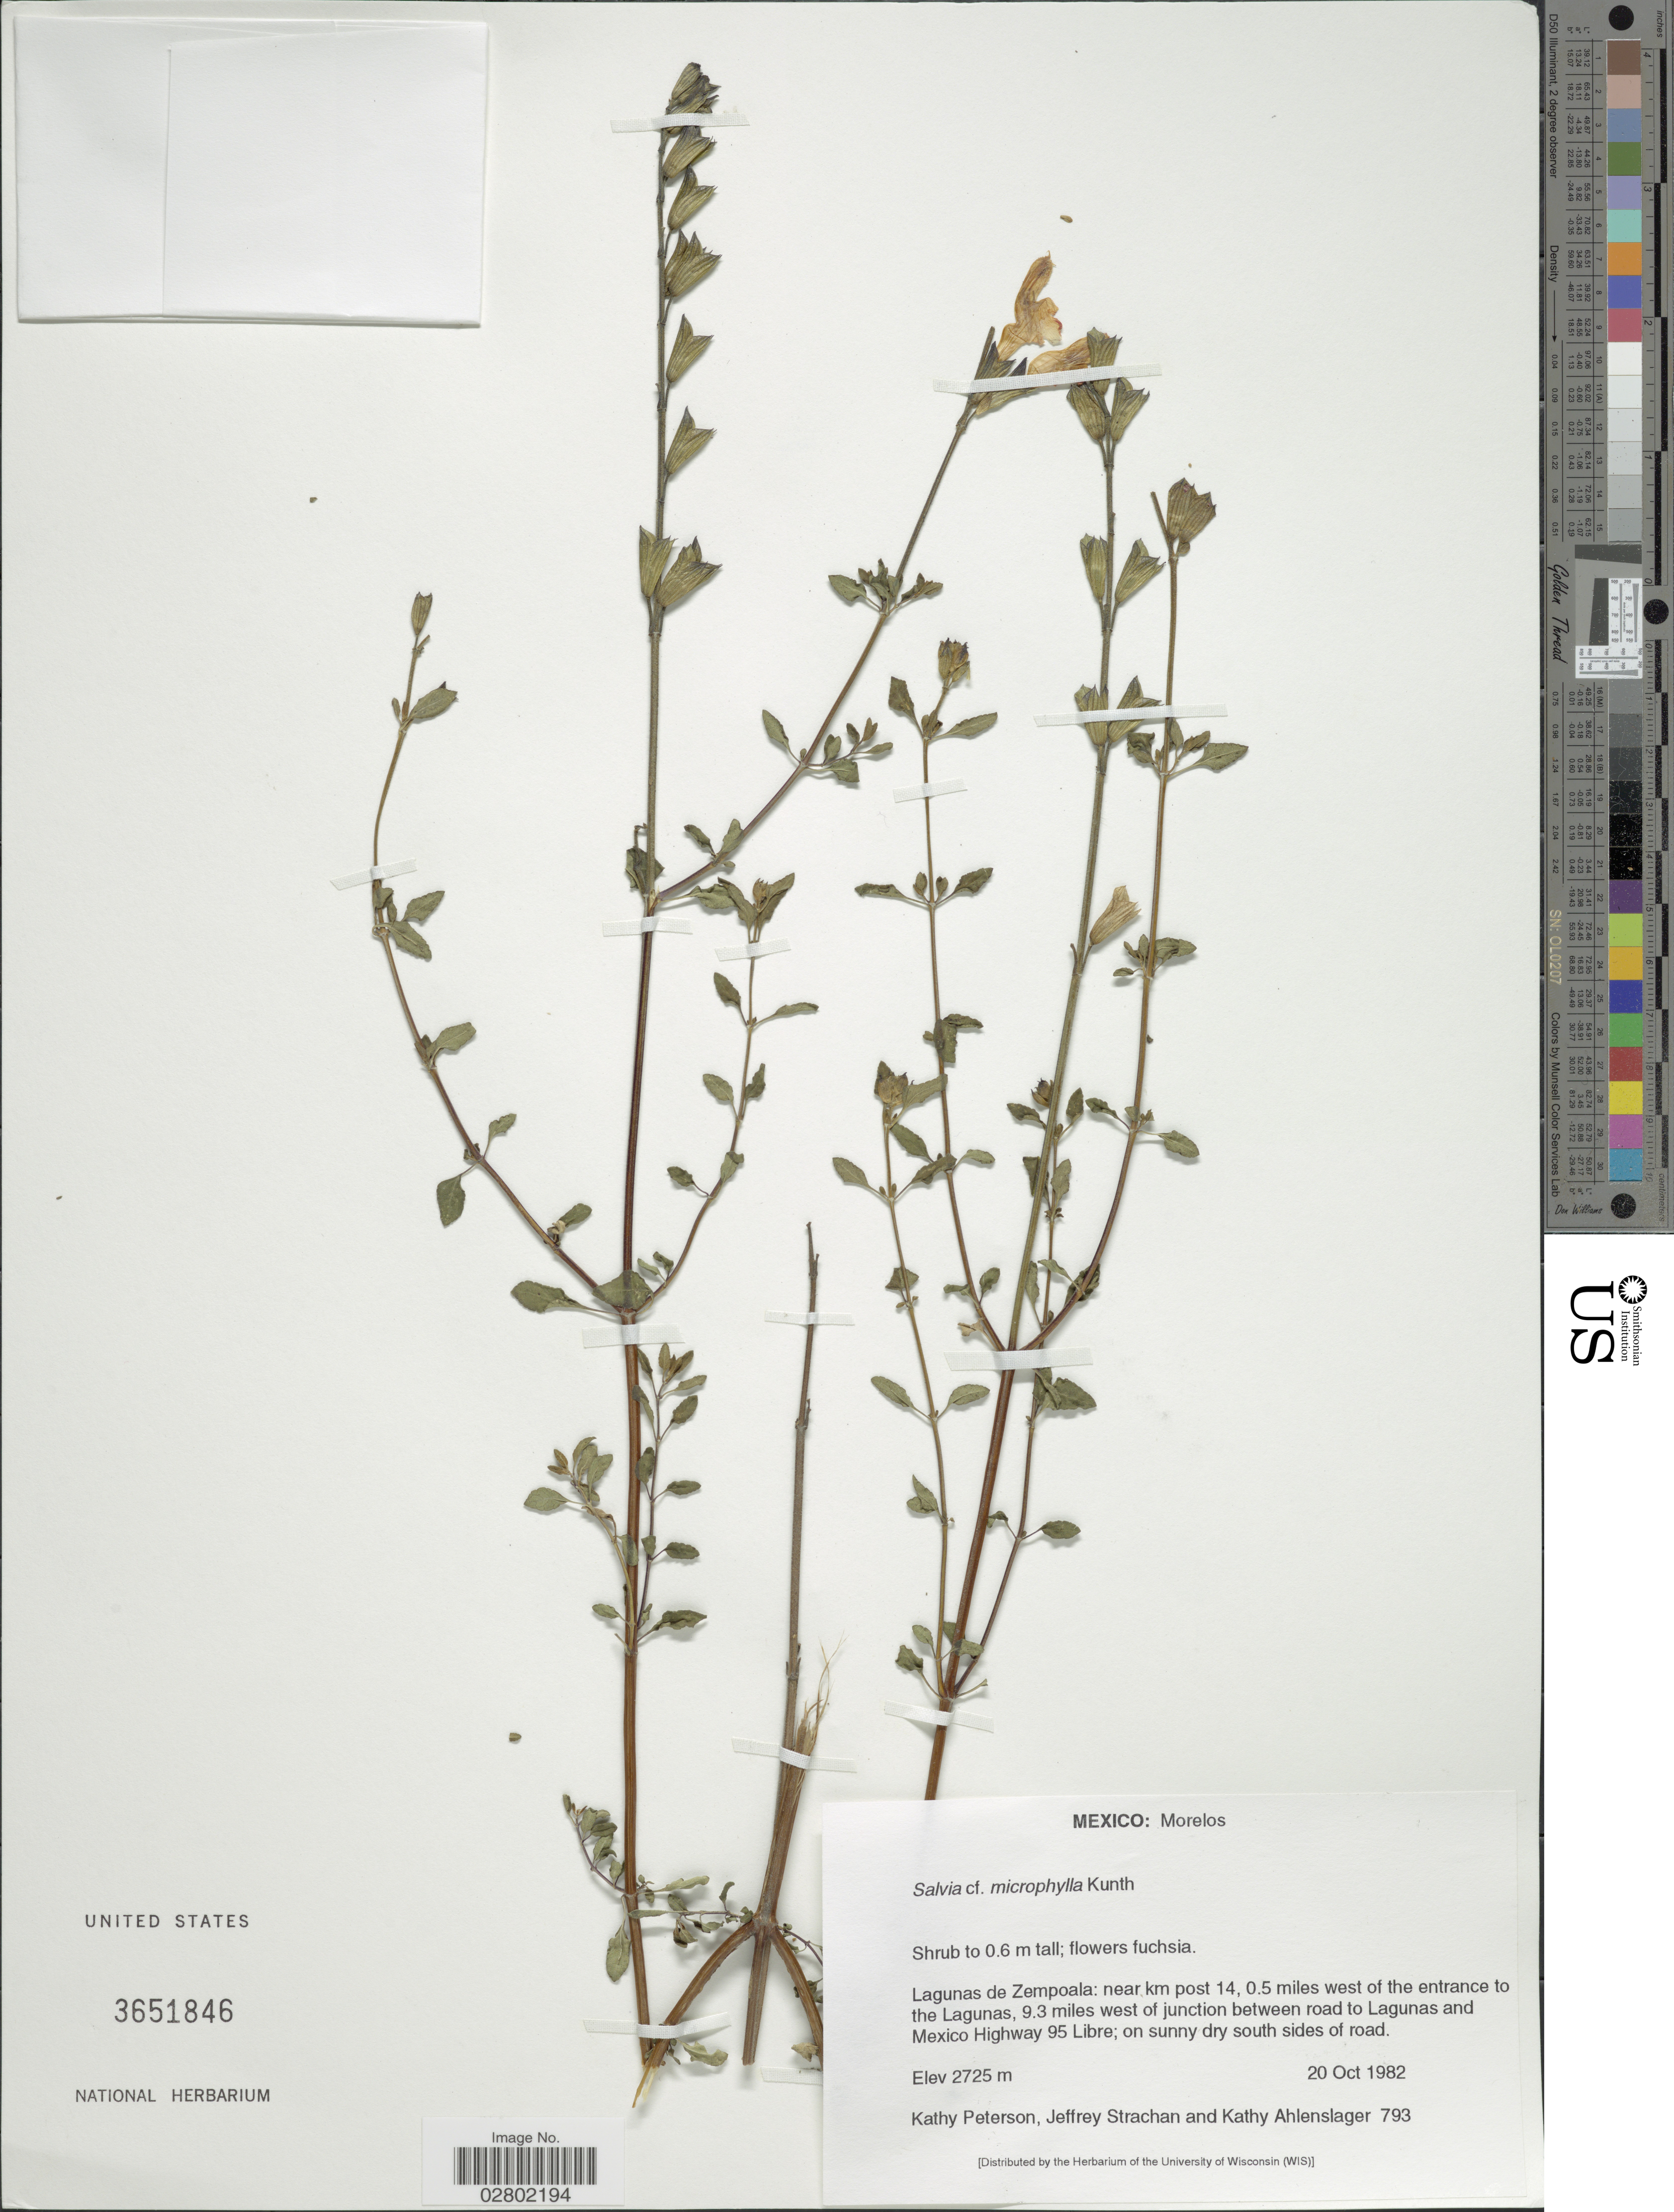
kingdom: Plantae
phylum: Tracheophyta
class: Magnoliopsida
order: Lamiales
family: Lamiaceae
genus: Salvia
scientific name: Salvia microphylla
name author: Kunth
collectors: K. Peterson, J. Strachan & K. Ahlenslager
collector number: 793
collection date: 1982-10-20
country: Mexico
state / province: Morelos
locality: Lagunas de Zempoala: near km post 14, 0.5 miles west of the entrance to the Lagunas, 9.3 miles west of junction between road to Lagunas and Mexico Highway 95 Libre.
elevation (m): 2725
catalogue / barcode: US 3651846